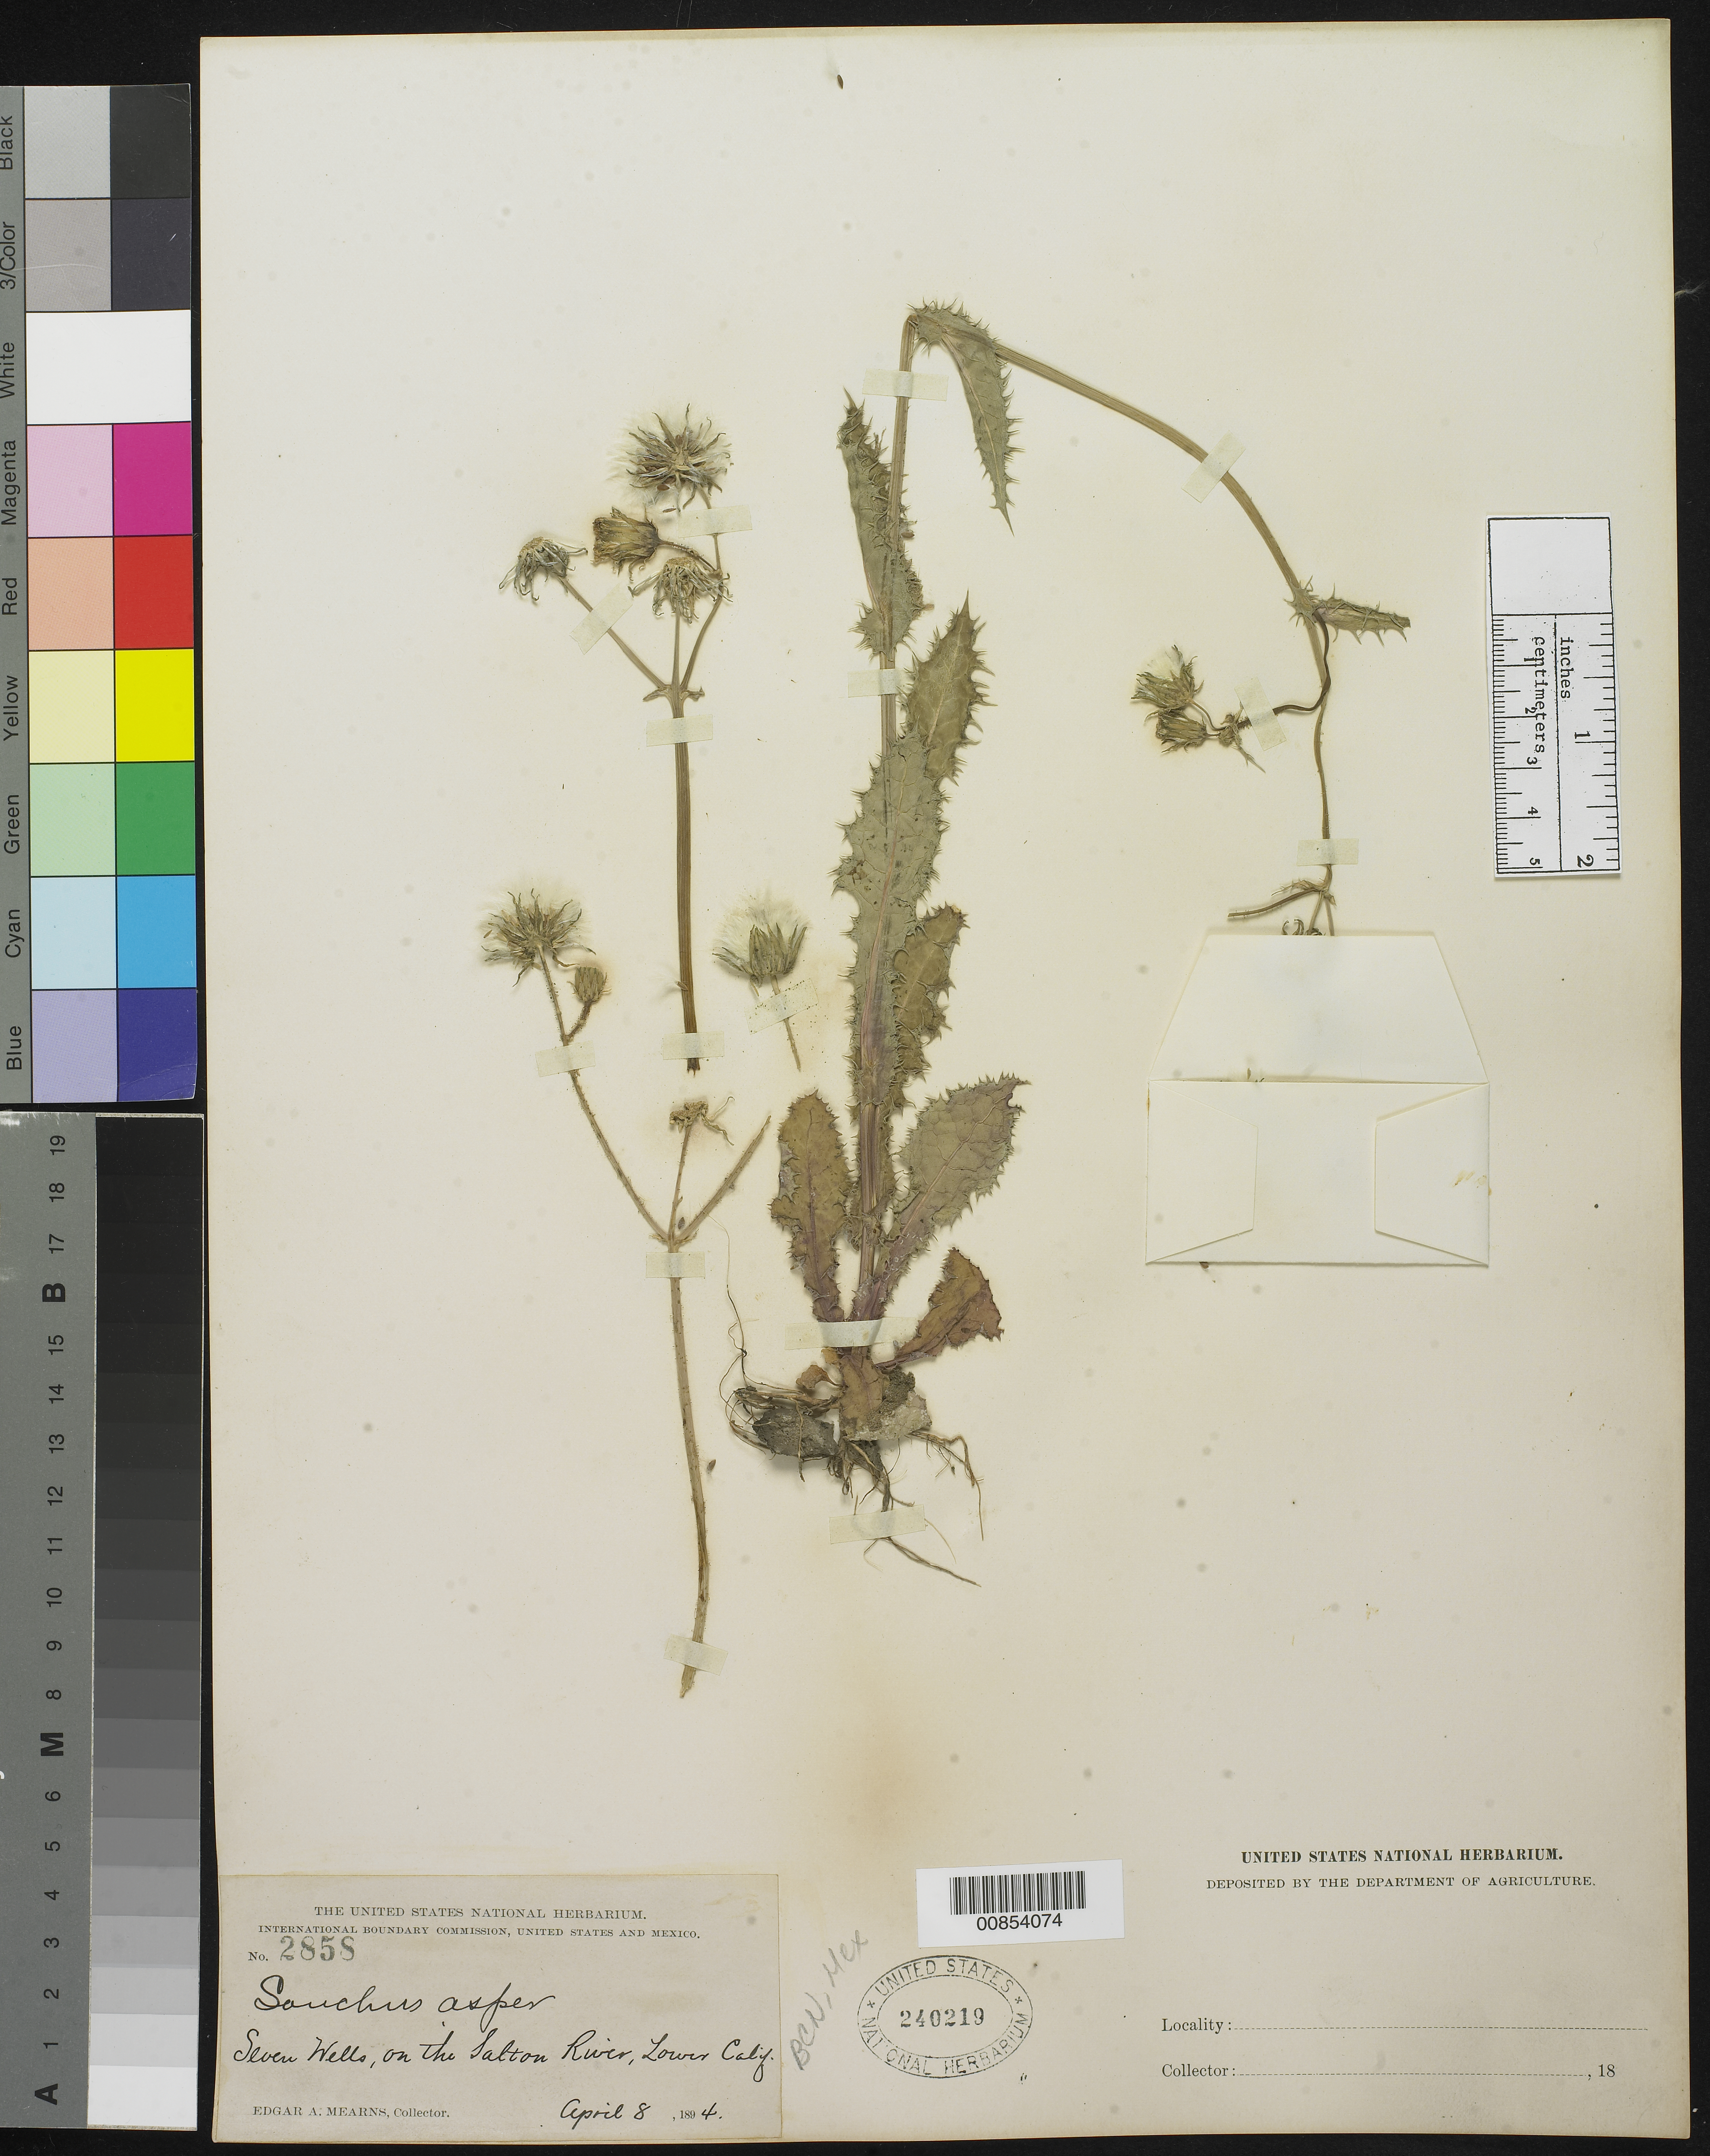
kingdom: Plantae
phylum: Tracheophyta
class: Magnoliopsida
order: Asterales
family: Asteraceae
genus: Sonchus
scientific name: Sonchus asper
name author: (L.) Hill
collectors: E. A. Mearns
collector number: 2858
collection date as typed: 08 Apr 1894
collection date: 1894-04-08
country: Mexico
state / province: Baja California Norte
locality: Seven Wells, on the Salton River, Baja California.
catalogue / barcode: US 240219